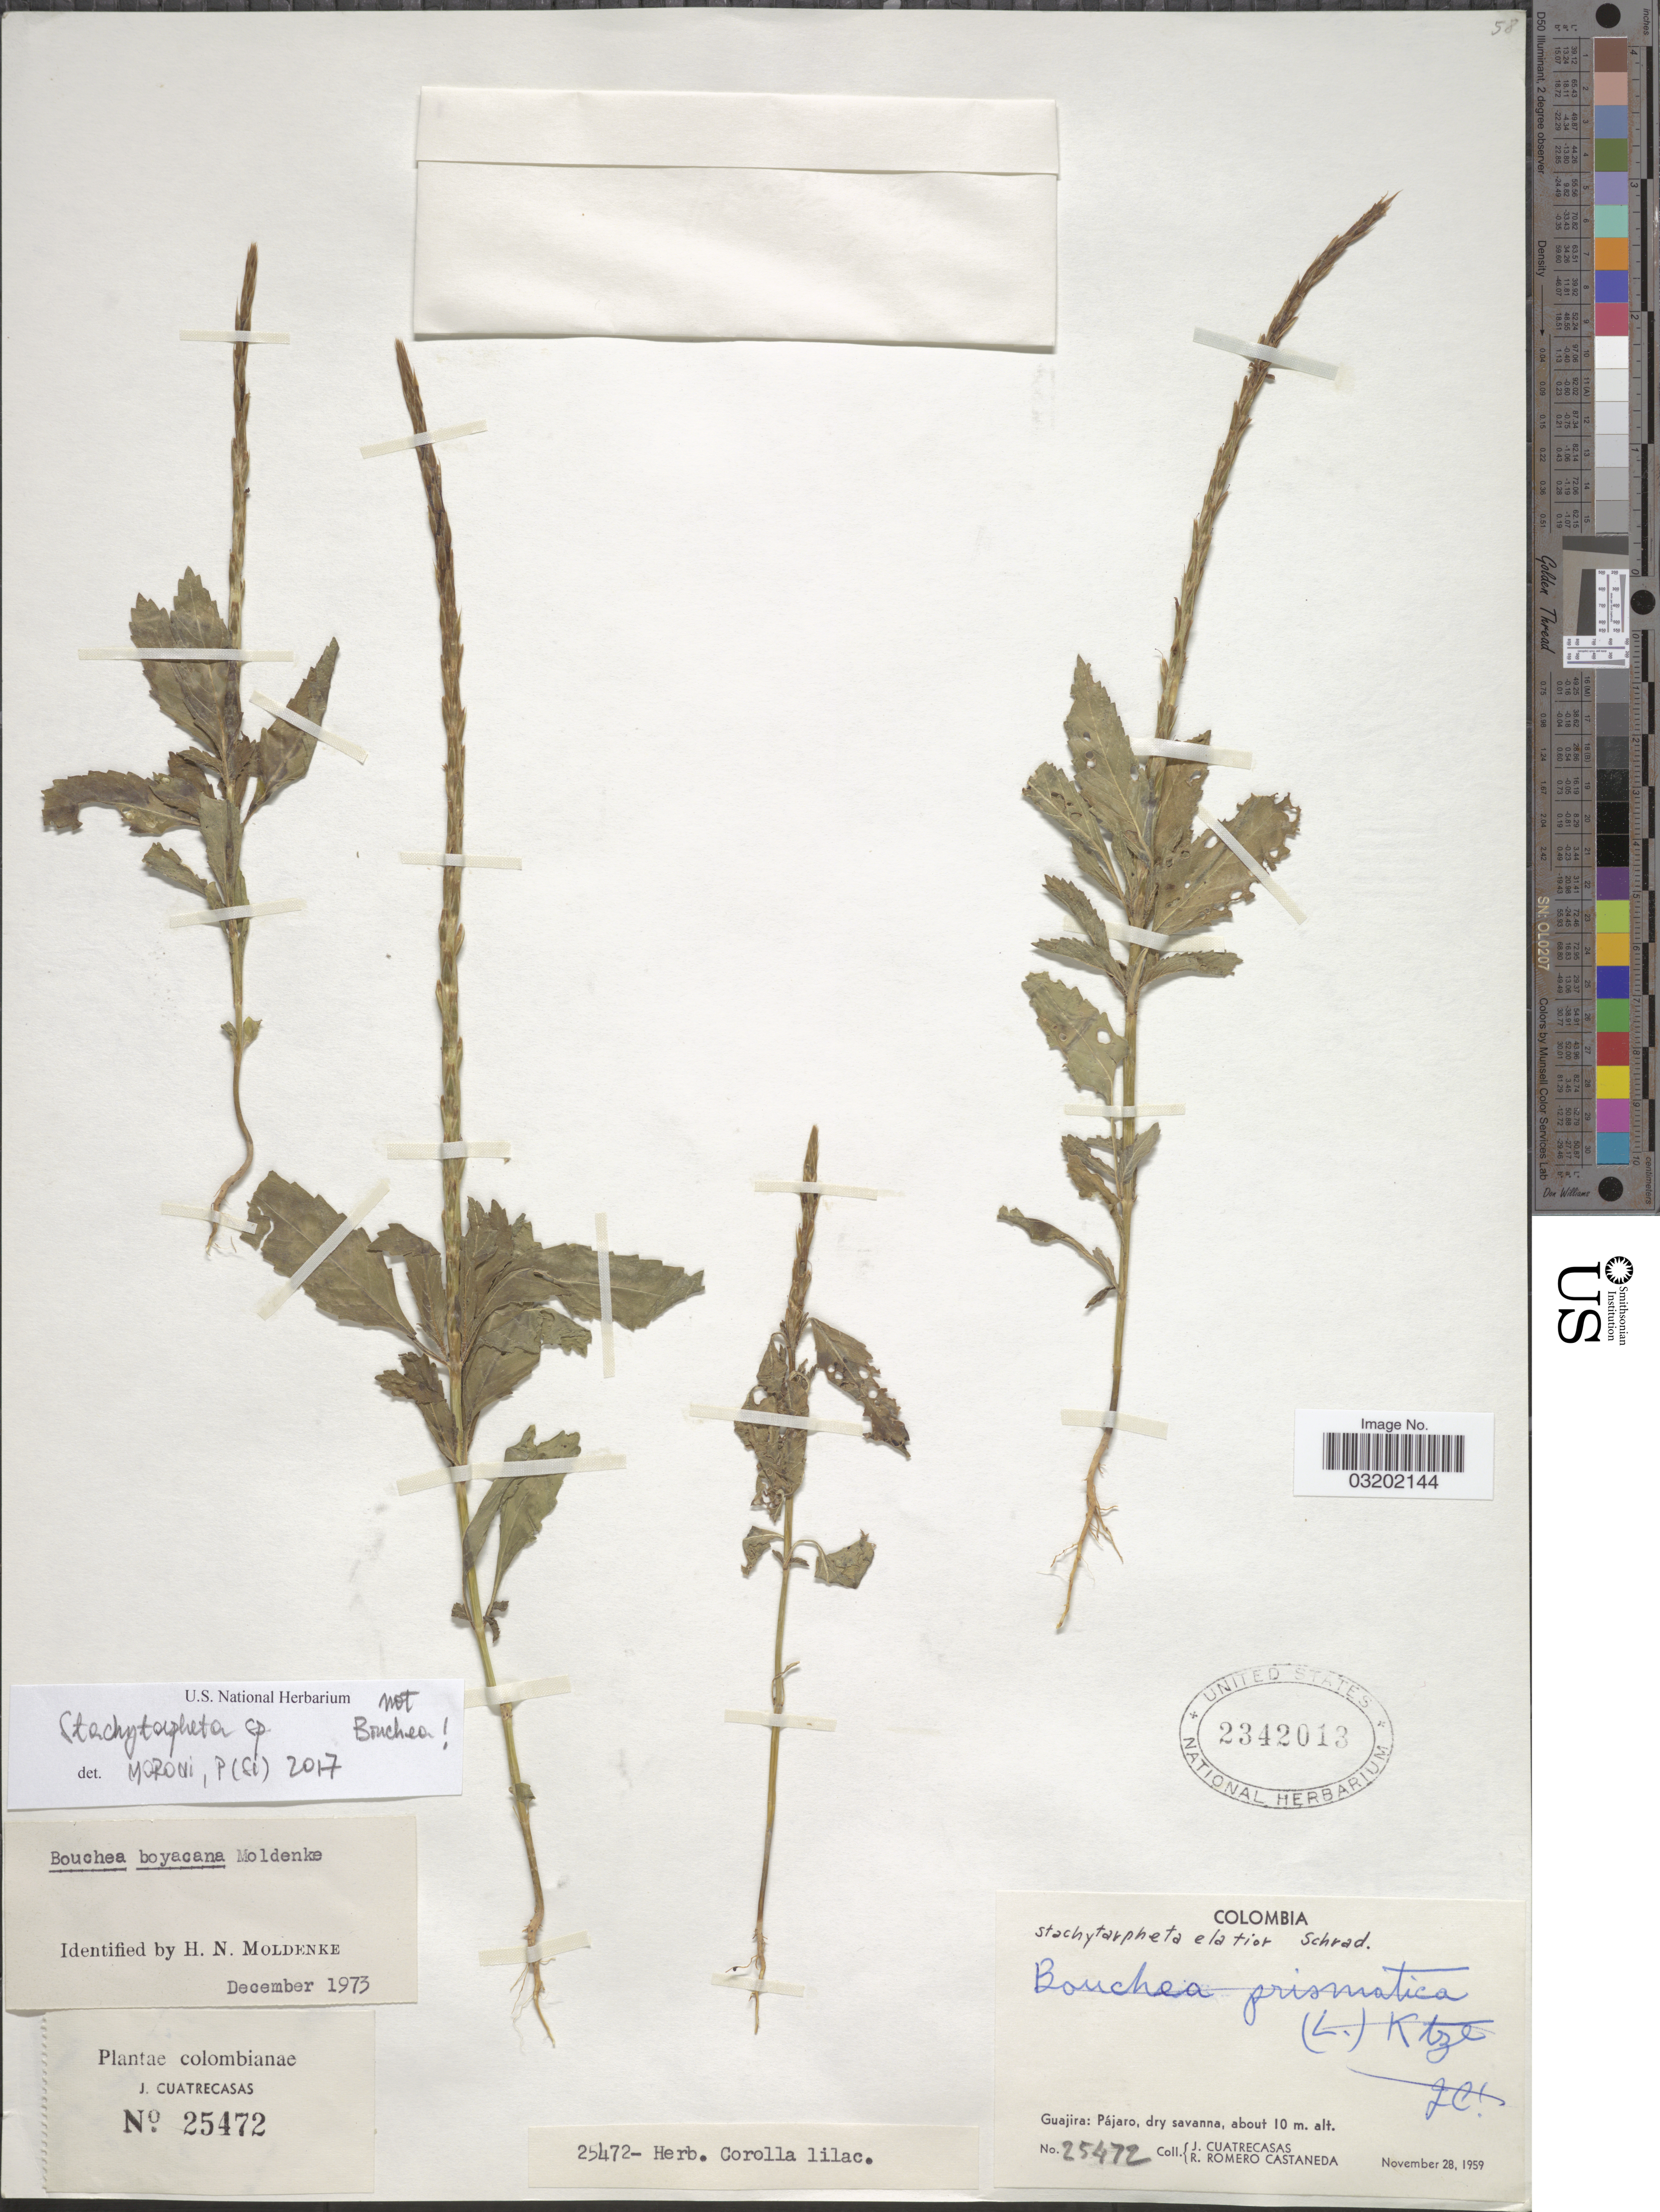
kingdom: Plantae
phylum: Tracheophyta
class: Magnoliopsida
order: Lamiales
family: Verbenaceae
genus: Stachytarpheta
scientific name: Stachytarpheta sp.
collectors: J. Cuatrecasas & R. Romero Castañeda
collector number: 25472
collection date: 1959-11-28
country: Colombia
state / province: La Guajira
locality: Guajira: Pájaro.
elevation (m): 10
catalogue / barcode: US 2342013